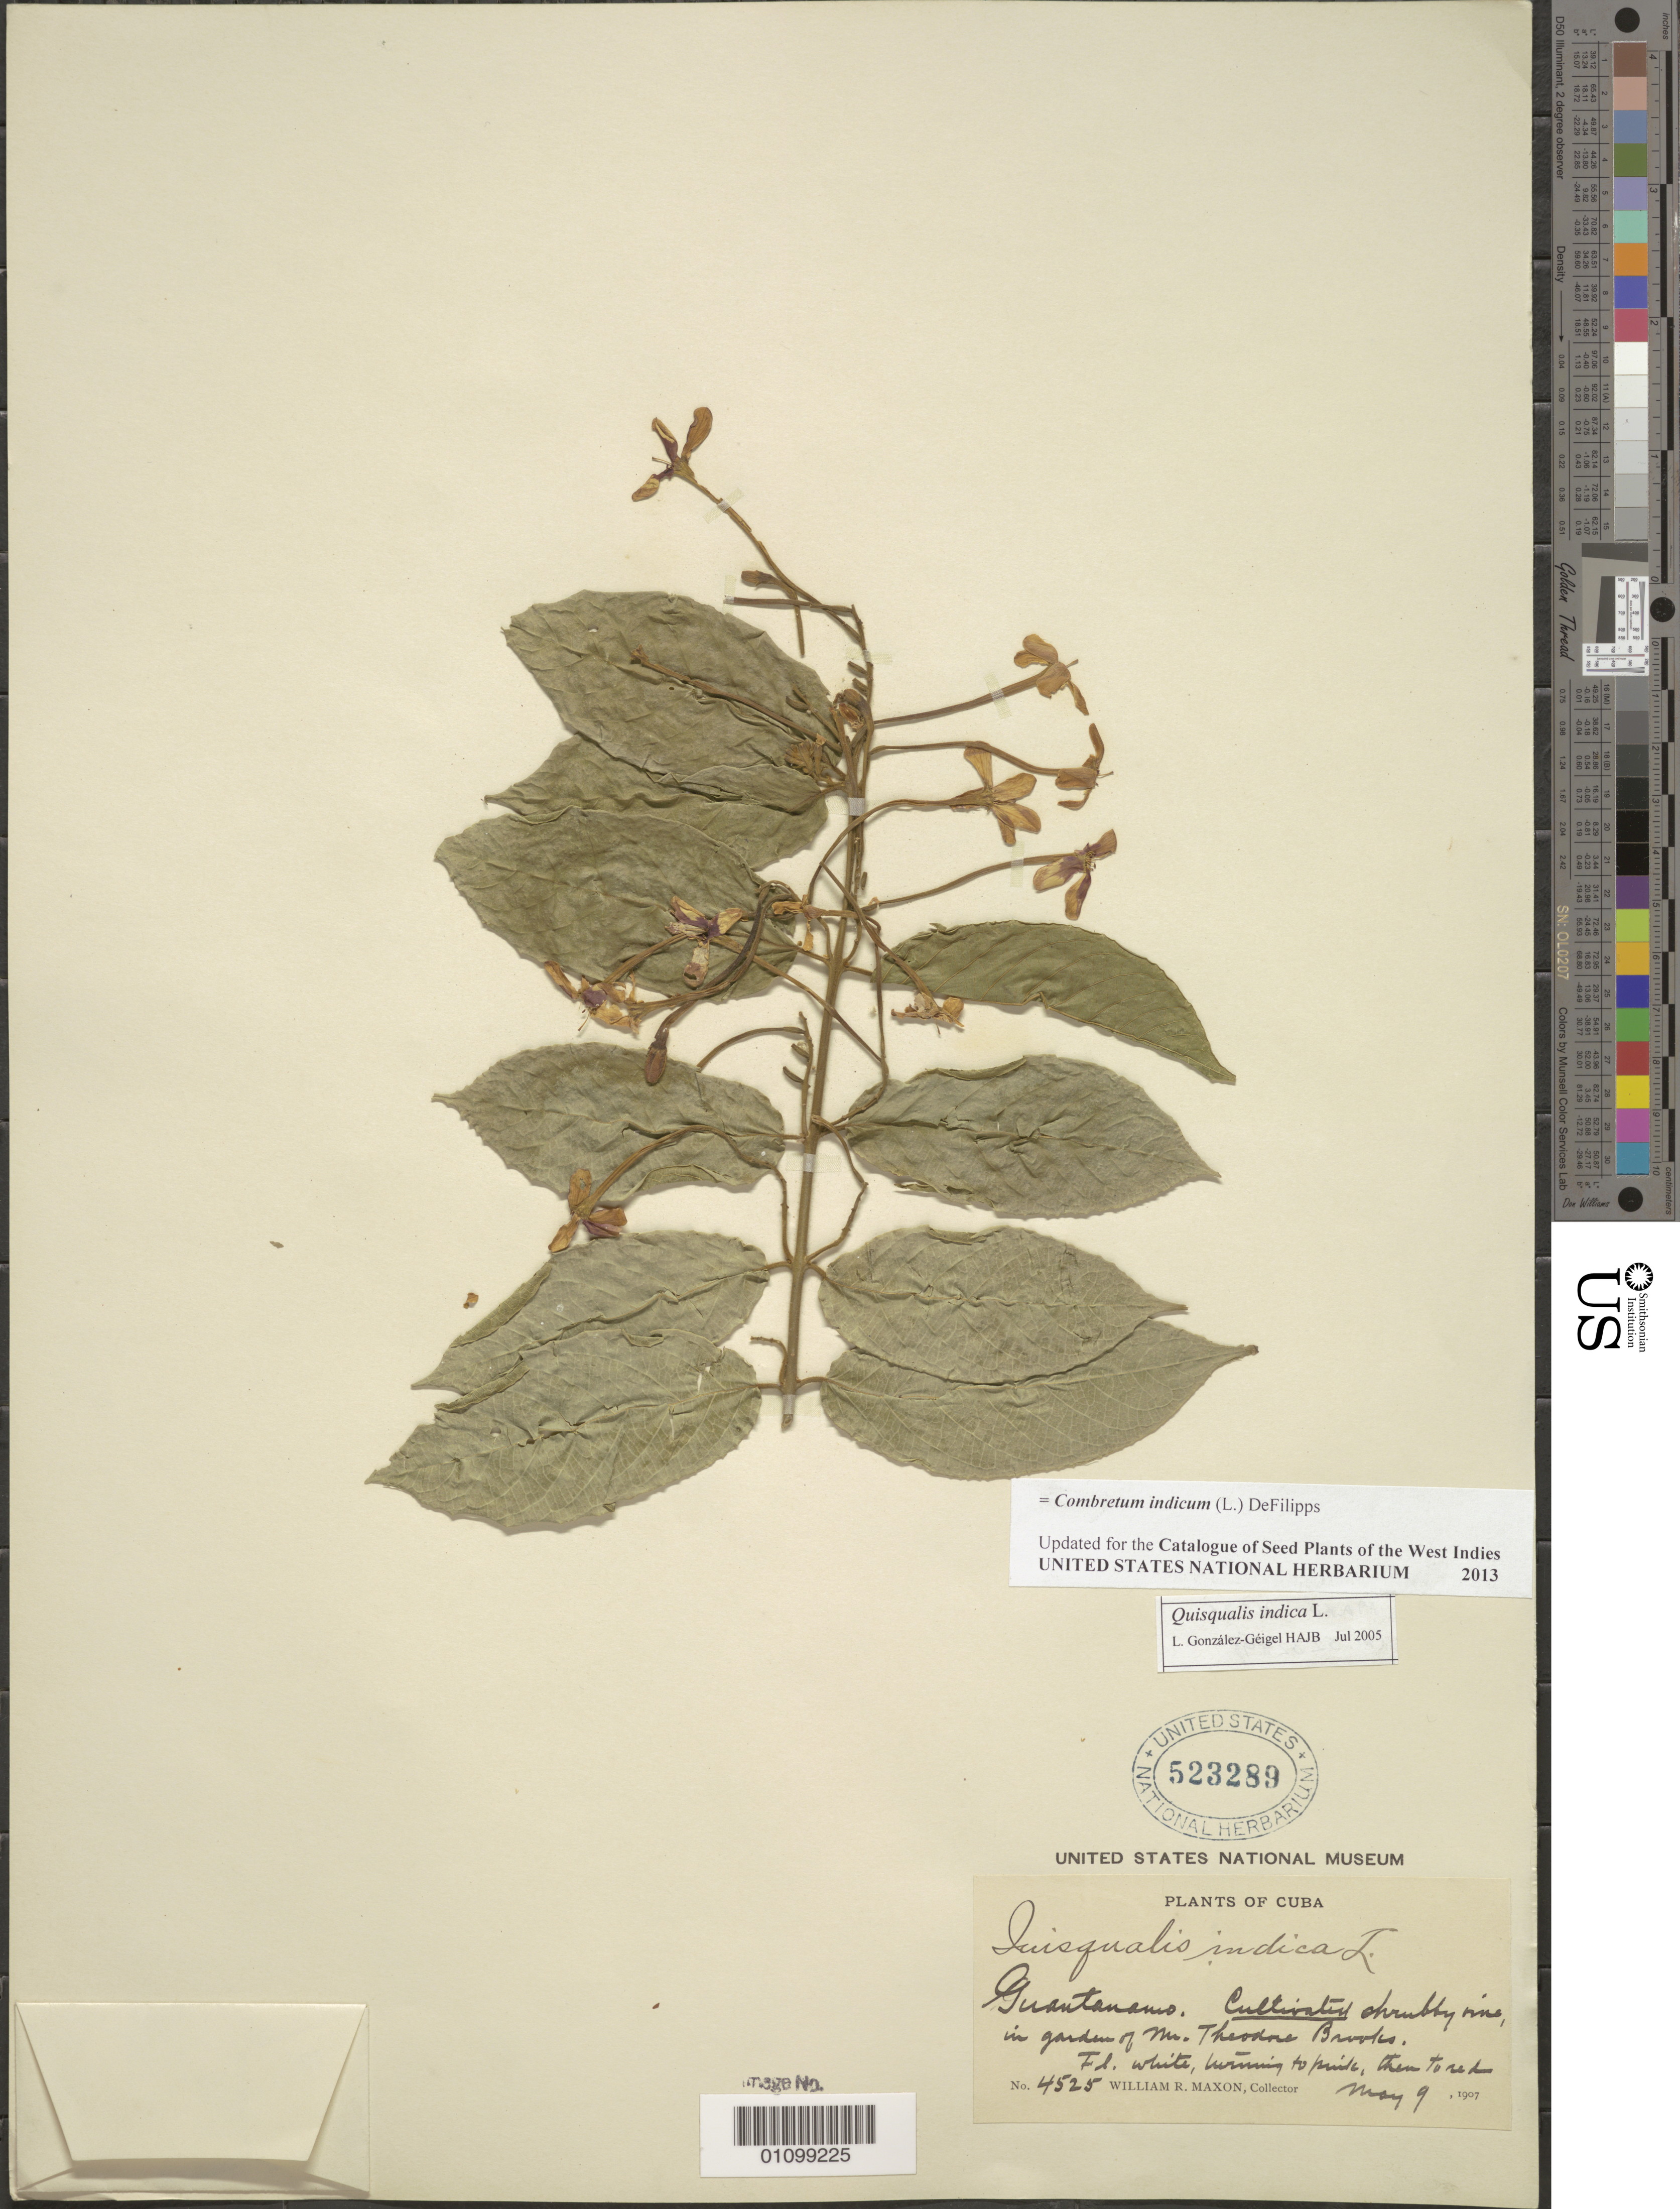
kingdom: Plantae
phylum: Tracheophyta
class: Magnoliopsida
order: Myrtales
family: Combretaceae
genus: Combretum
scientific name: Combretum indicum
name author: (L.) DeFilipps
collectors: W. R. Maxon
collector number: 4525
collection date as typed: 09 May 1907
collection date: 1907-05-09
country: Cuba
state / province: Guantánamo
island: Cuba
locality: In gardens of Mr Theodore Brooks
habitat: In garden.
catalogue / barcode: US 523289